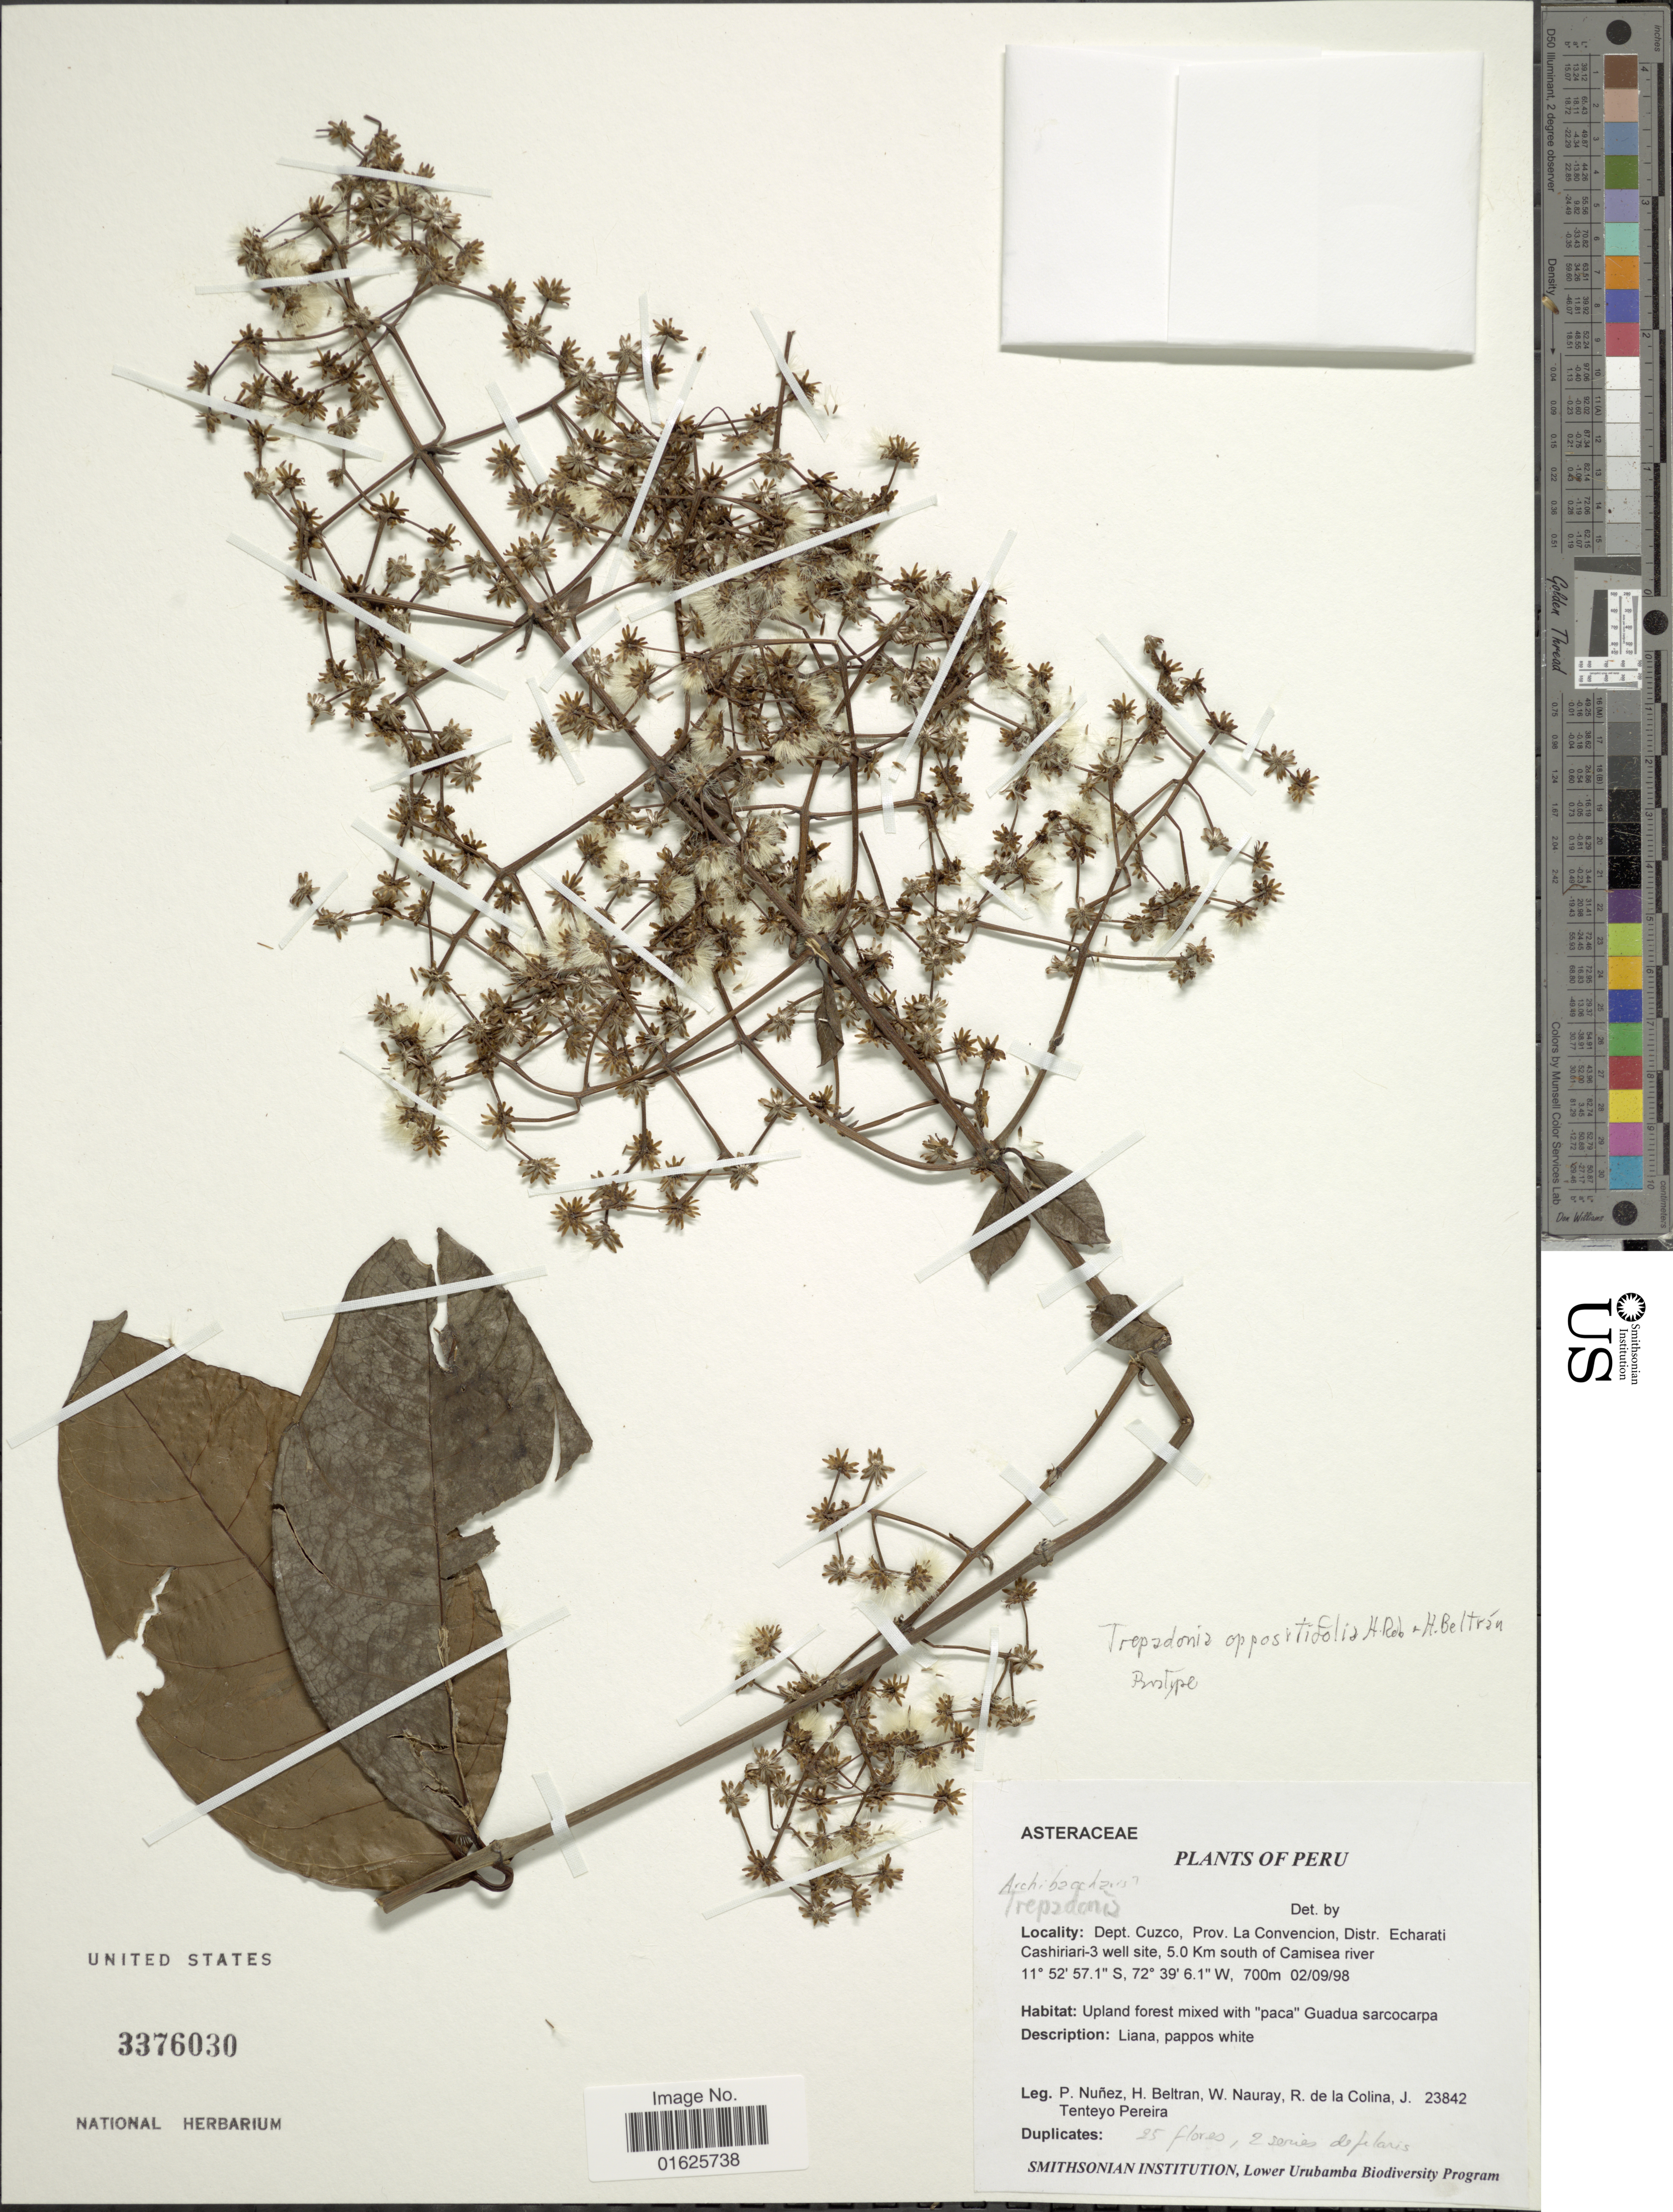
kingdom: Plantae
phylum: Tracheophyta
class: Magnoliopsida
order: Asterales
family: Asteraceae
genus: Trepadonia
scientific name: Trepadonia oppositifolia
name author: H. Rob. & H. Beltrán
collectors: P. Nuñez V., H. Beltran, W. Nauray, R. de La Colina & J. Tenteyo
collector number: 23842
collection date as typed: Transcribed d/m/y: 2/9/98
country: Peru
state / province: Cusco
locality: Dept. Cuzco, Prov. La Convencion, Distr. Echarati Cashiriari-3 well site, 5.0 Km south of Camisea river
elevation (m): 700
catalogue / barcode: US 3376030